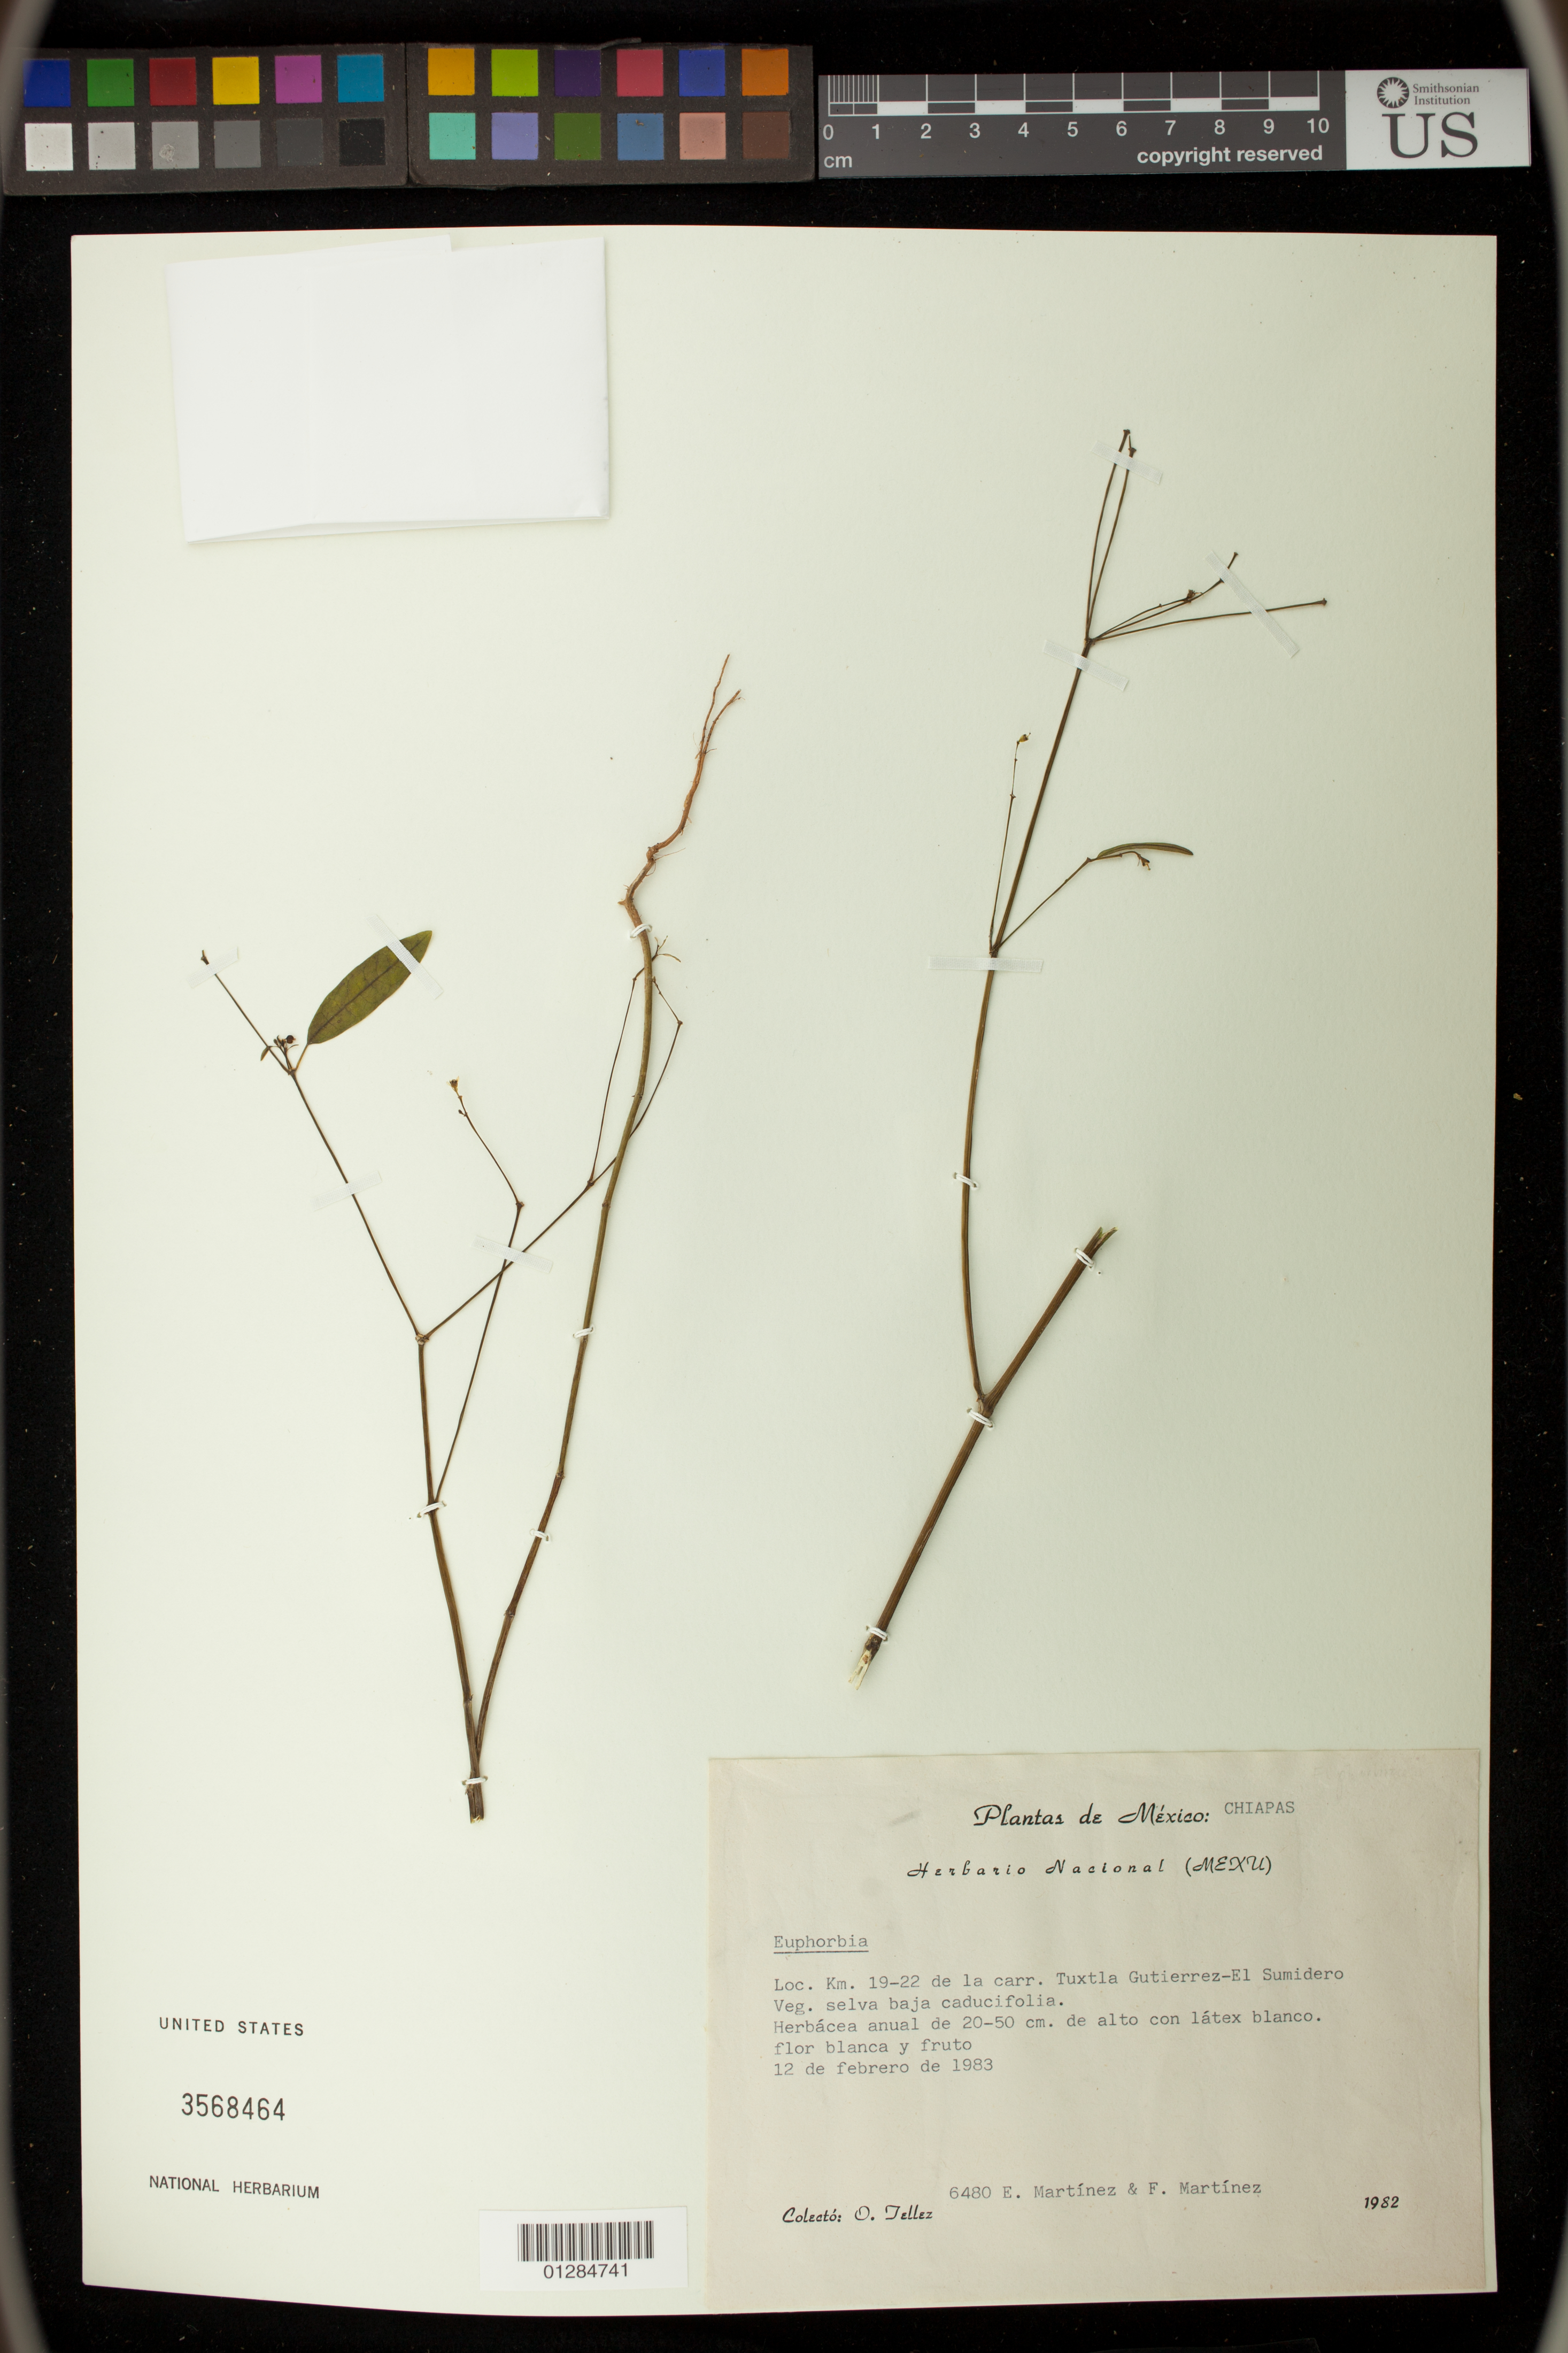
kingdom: Plantae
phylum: Tracheophyta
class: Magnoliopsida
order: Malpighiales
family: Euphorbiaceae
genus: Euphorbia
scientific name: Euphorbia sp.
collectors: O. Tellez, E. Martínez & F. Martínez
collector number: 6480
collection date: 1983-02-12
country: Mexico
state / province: Chiapas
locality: Loc. Km. 19-22 de la carr. Tuxtla Gutierrez-El Sumidero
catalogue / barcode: US 3568464